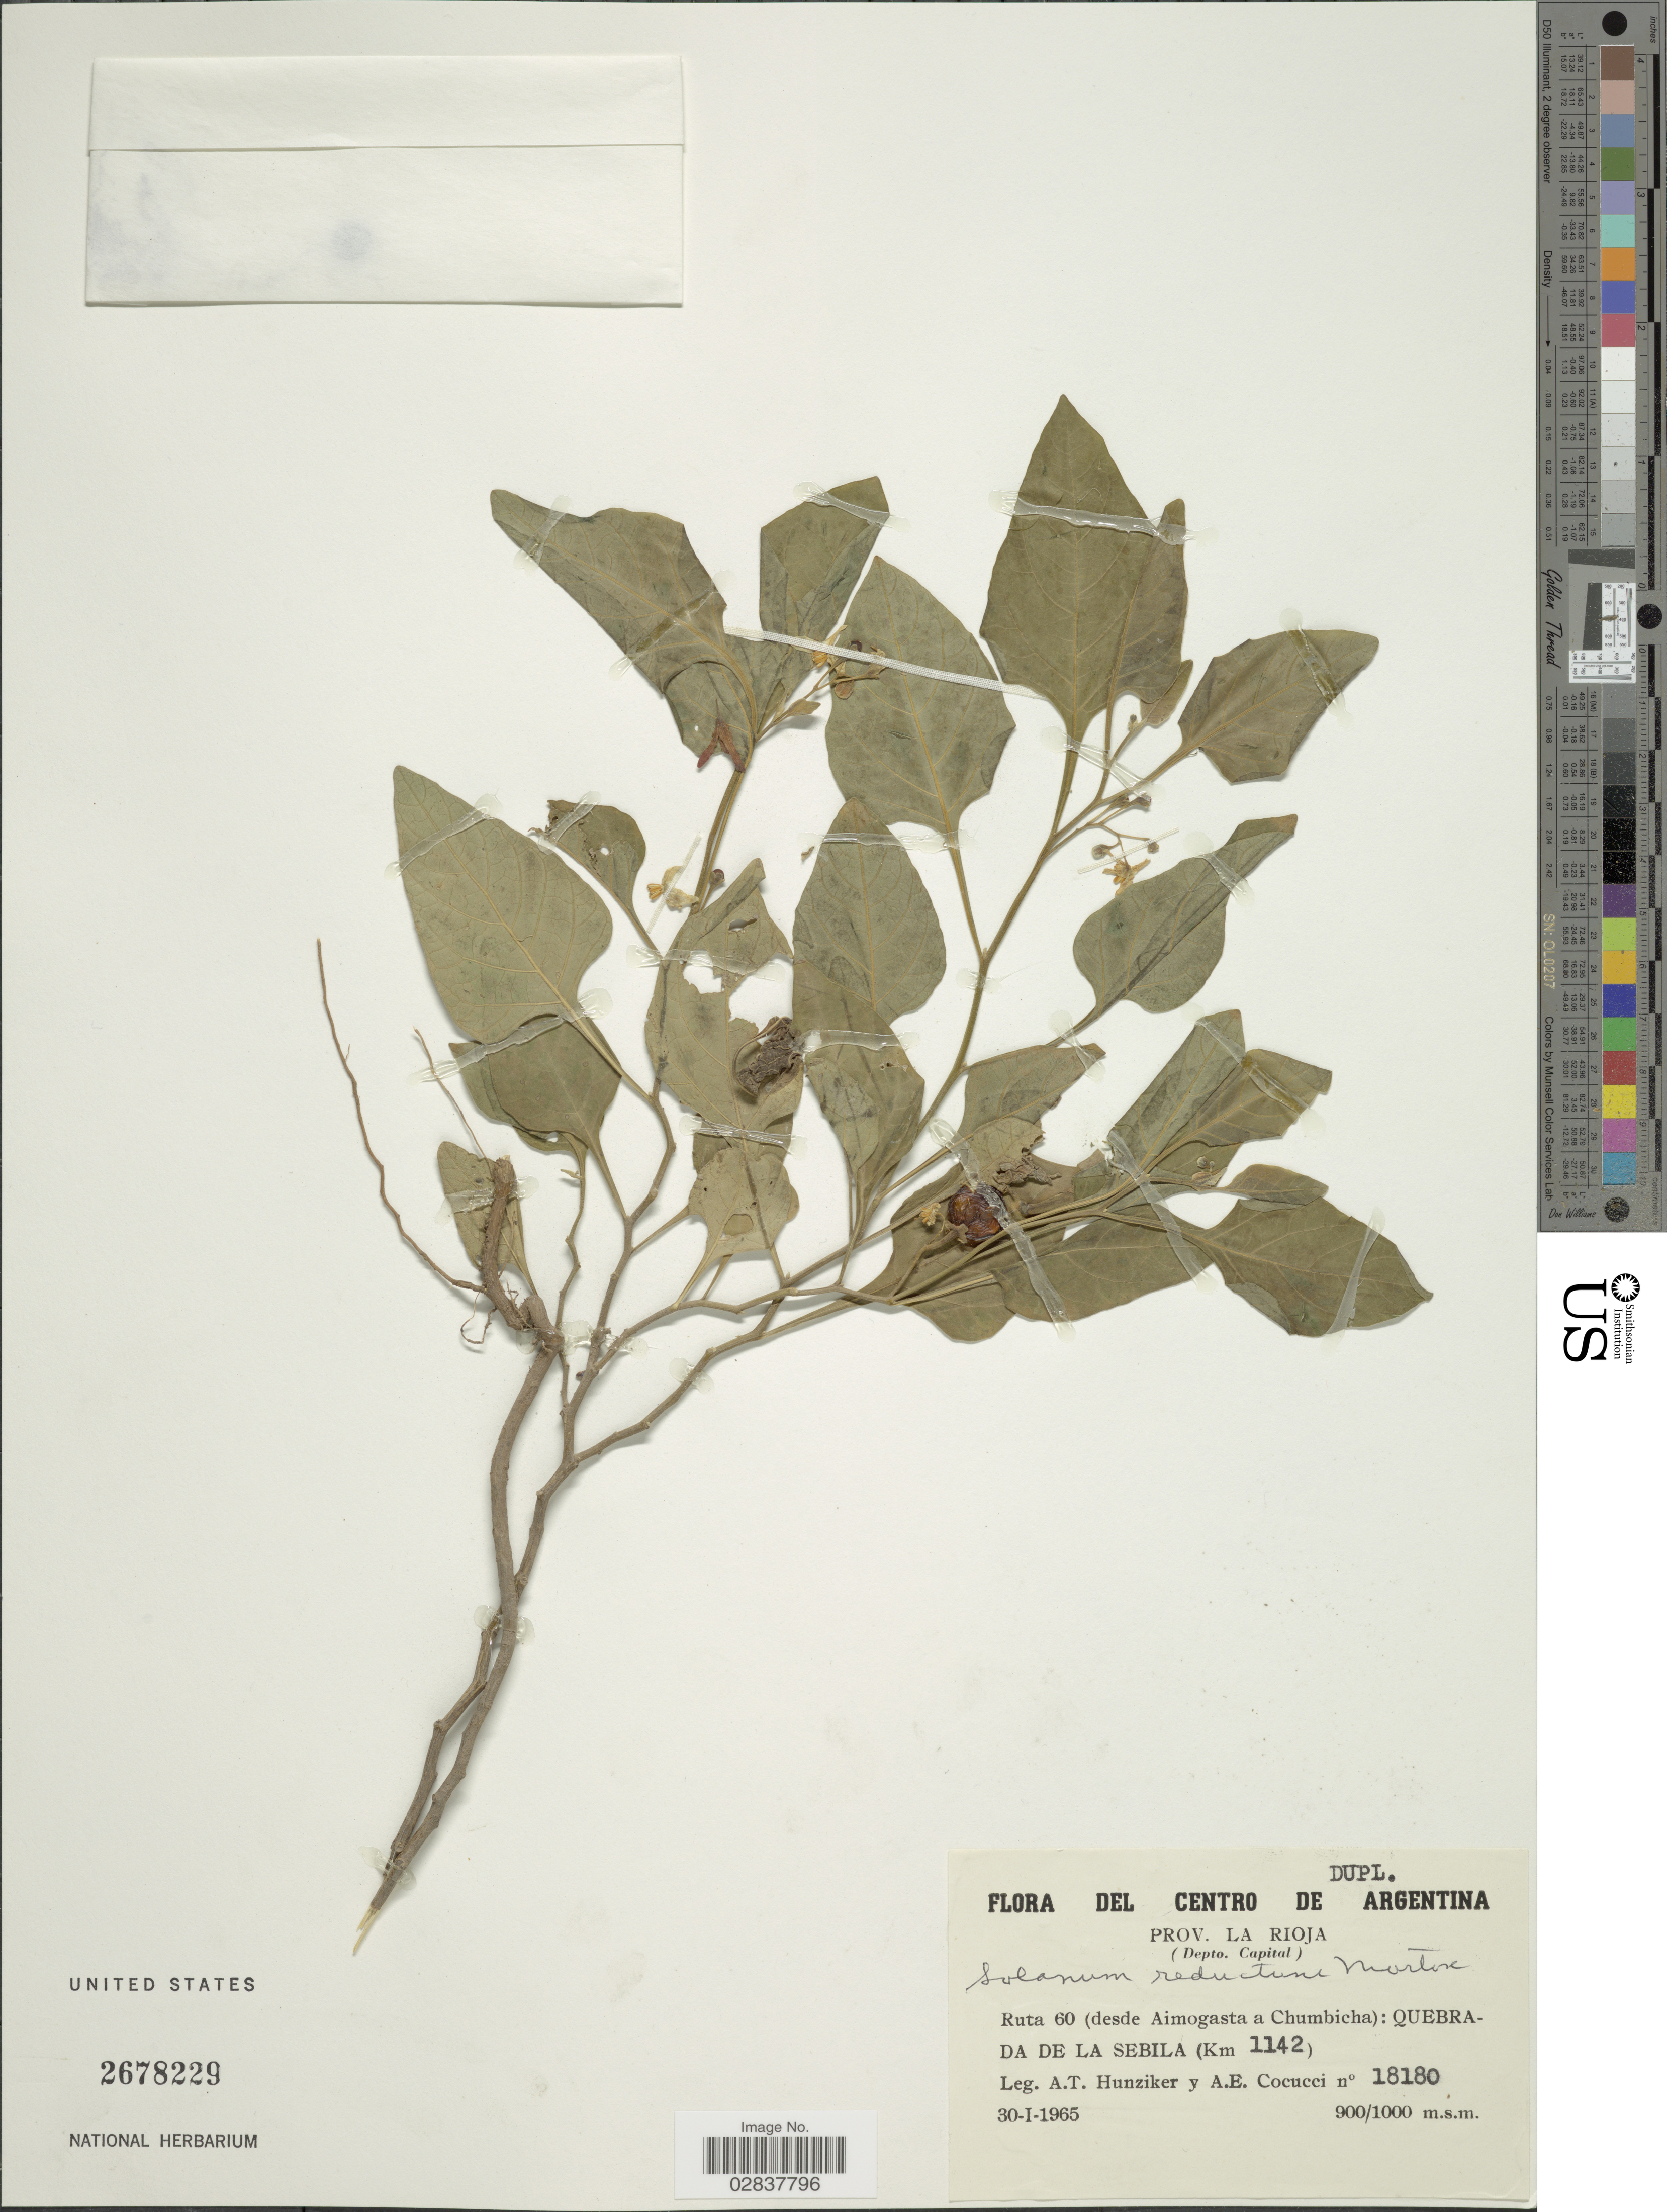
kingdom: Plantae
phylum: Tracheophyta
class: Magnoliopsida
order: Solanales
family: Solanaceae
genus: Solanum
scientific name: Solanum reductum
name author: C.V. Morton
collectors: A. T. Hunziker & A. Cocucci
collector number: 18180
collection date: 1965-01-30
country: Argentina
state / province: La Rioja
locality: Depto. Capital. Ruta 60 (desde Aimogasta a Chumbicha): Quebrada de la Sebila (Km 1142).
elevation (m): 900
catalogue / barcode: US 2678229